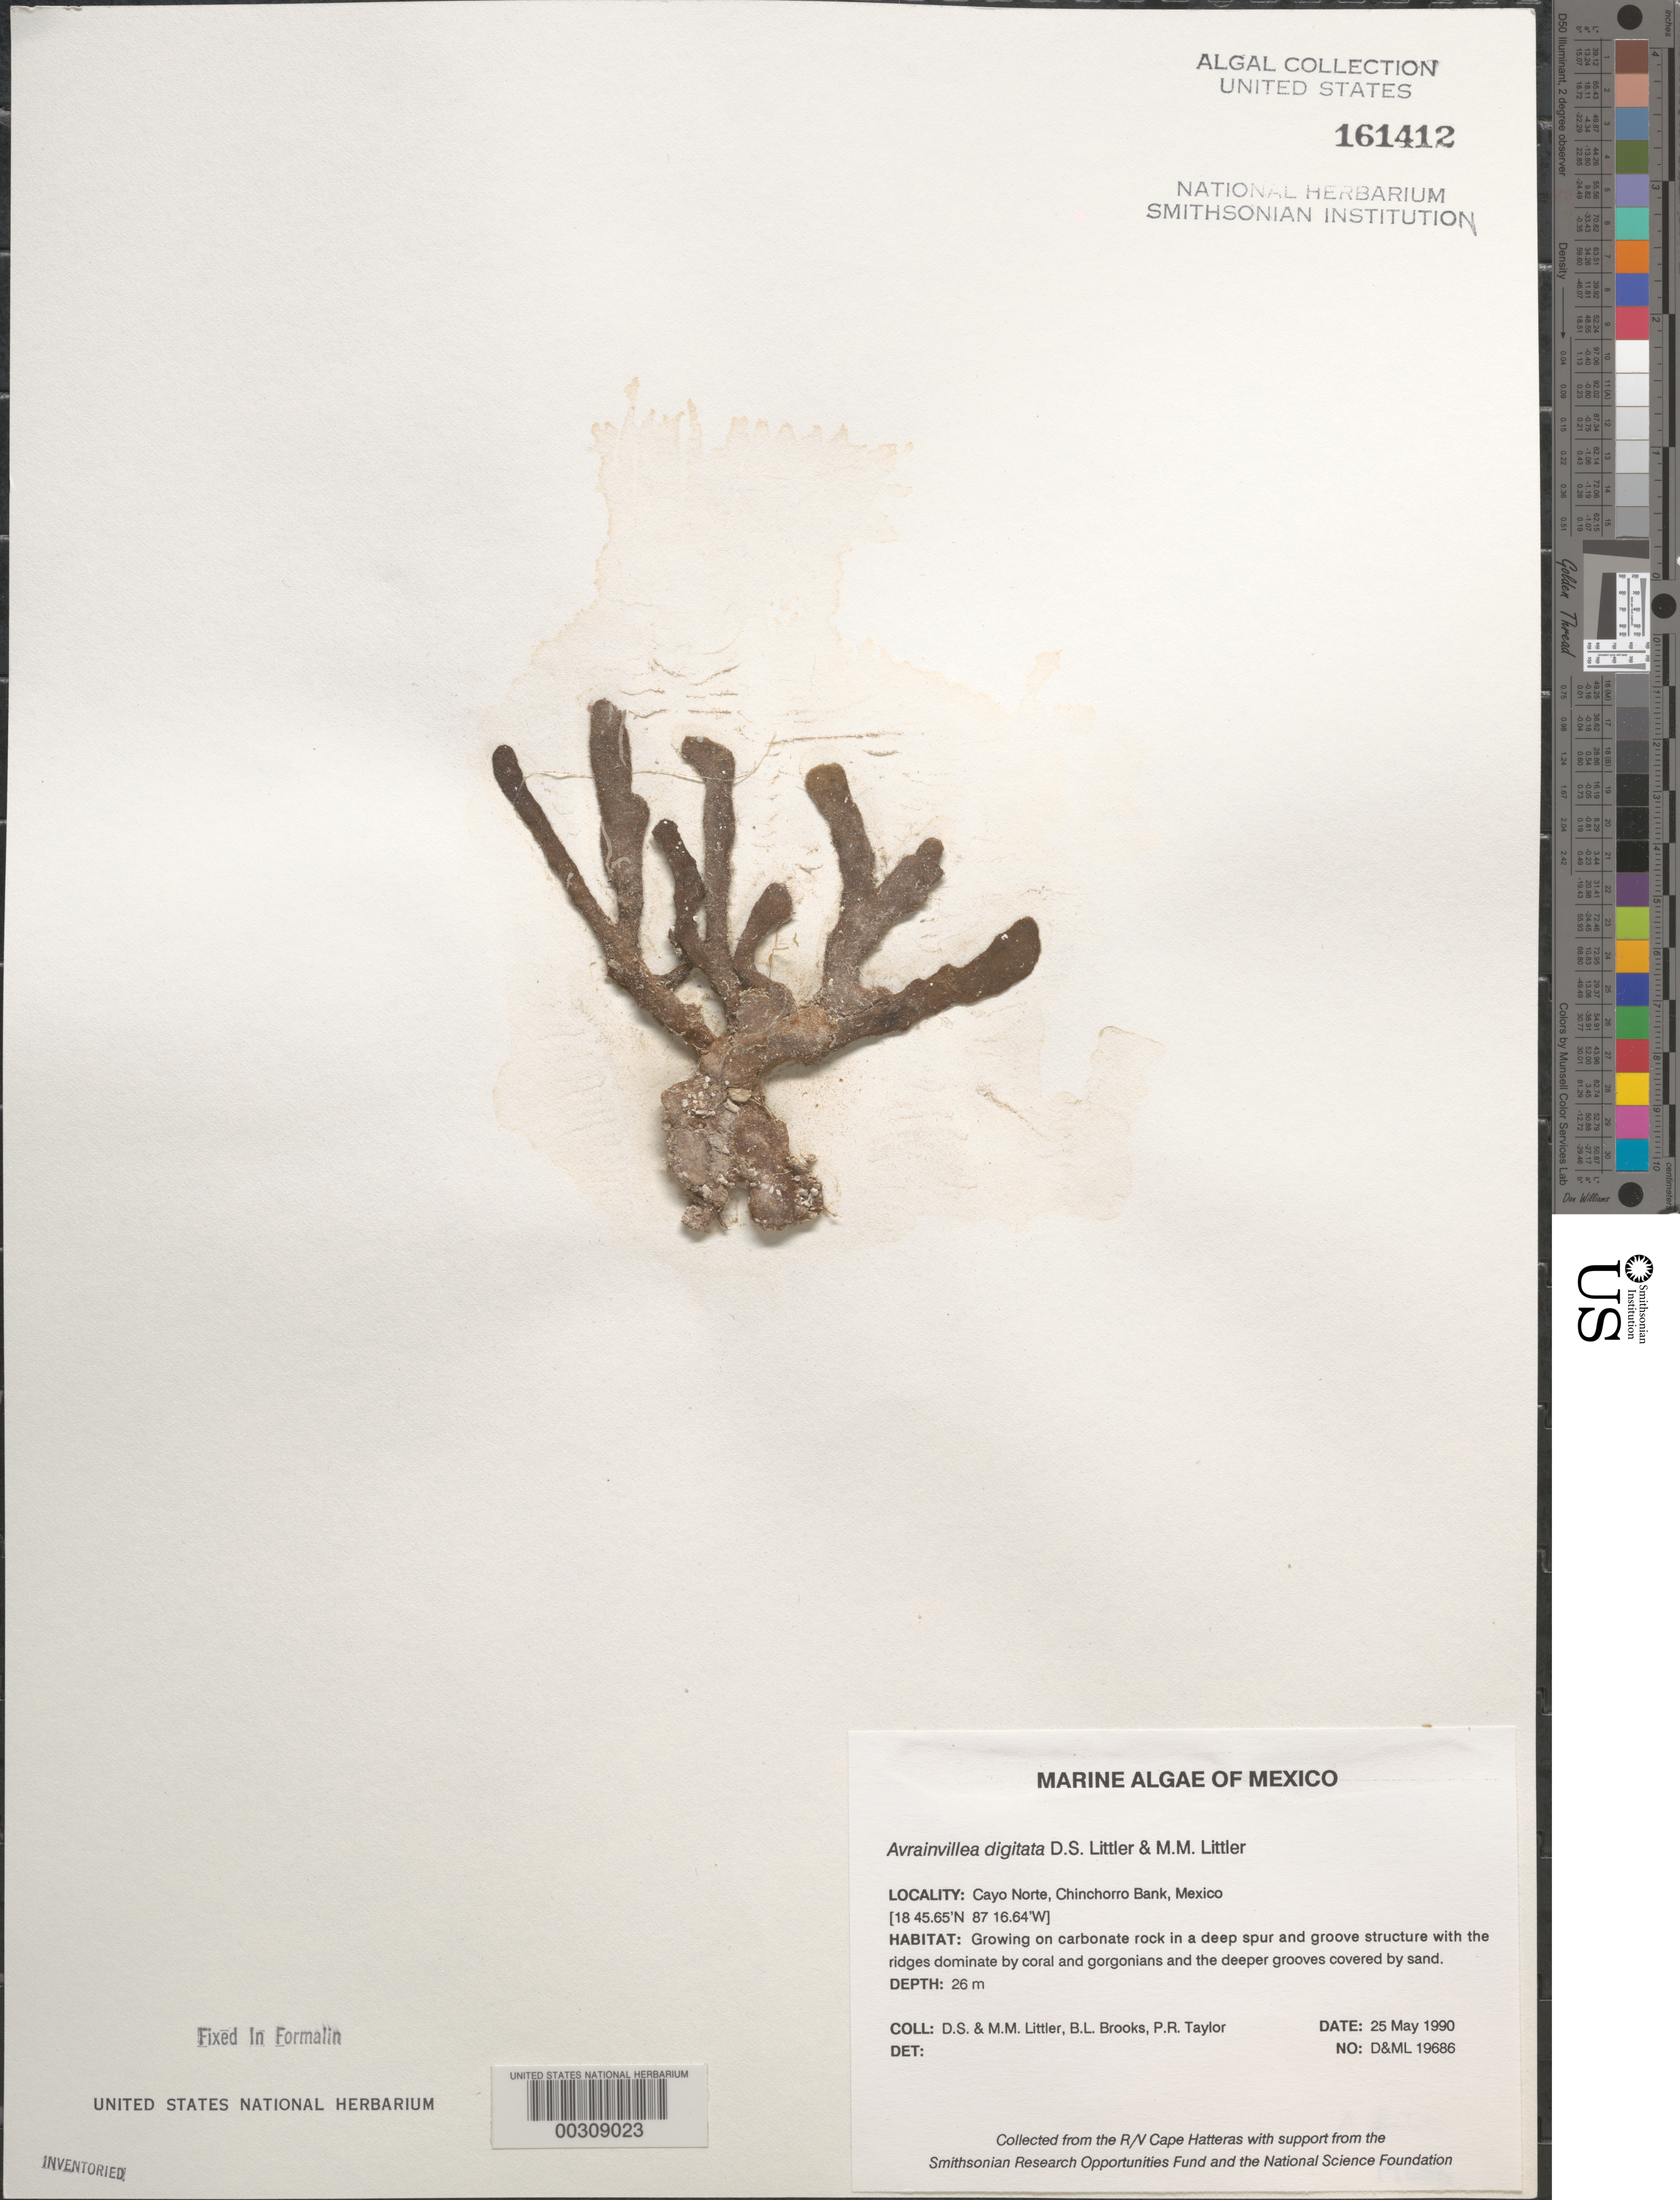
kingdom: Plantae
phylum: Chlorophyta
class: Ulvophyceae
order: Bryopsidales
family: Dichotomosiphonaceae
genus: Avrainvillea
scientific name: Avrainvillea digitata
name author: D.S. Littler & Littler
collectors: D. S. Littler, M. M. Littler, B. Brooks & P. R. Taylor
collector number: D&ML 19686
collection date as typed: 25 May 1990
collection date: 1990-05-25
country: Mexico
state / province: Quintana Roo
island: Cayo Norte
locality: Chinchorro Bank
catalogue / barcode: US 161412